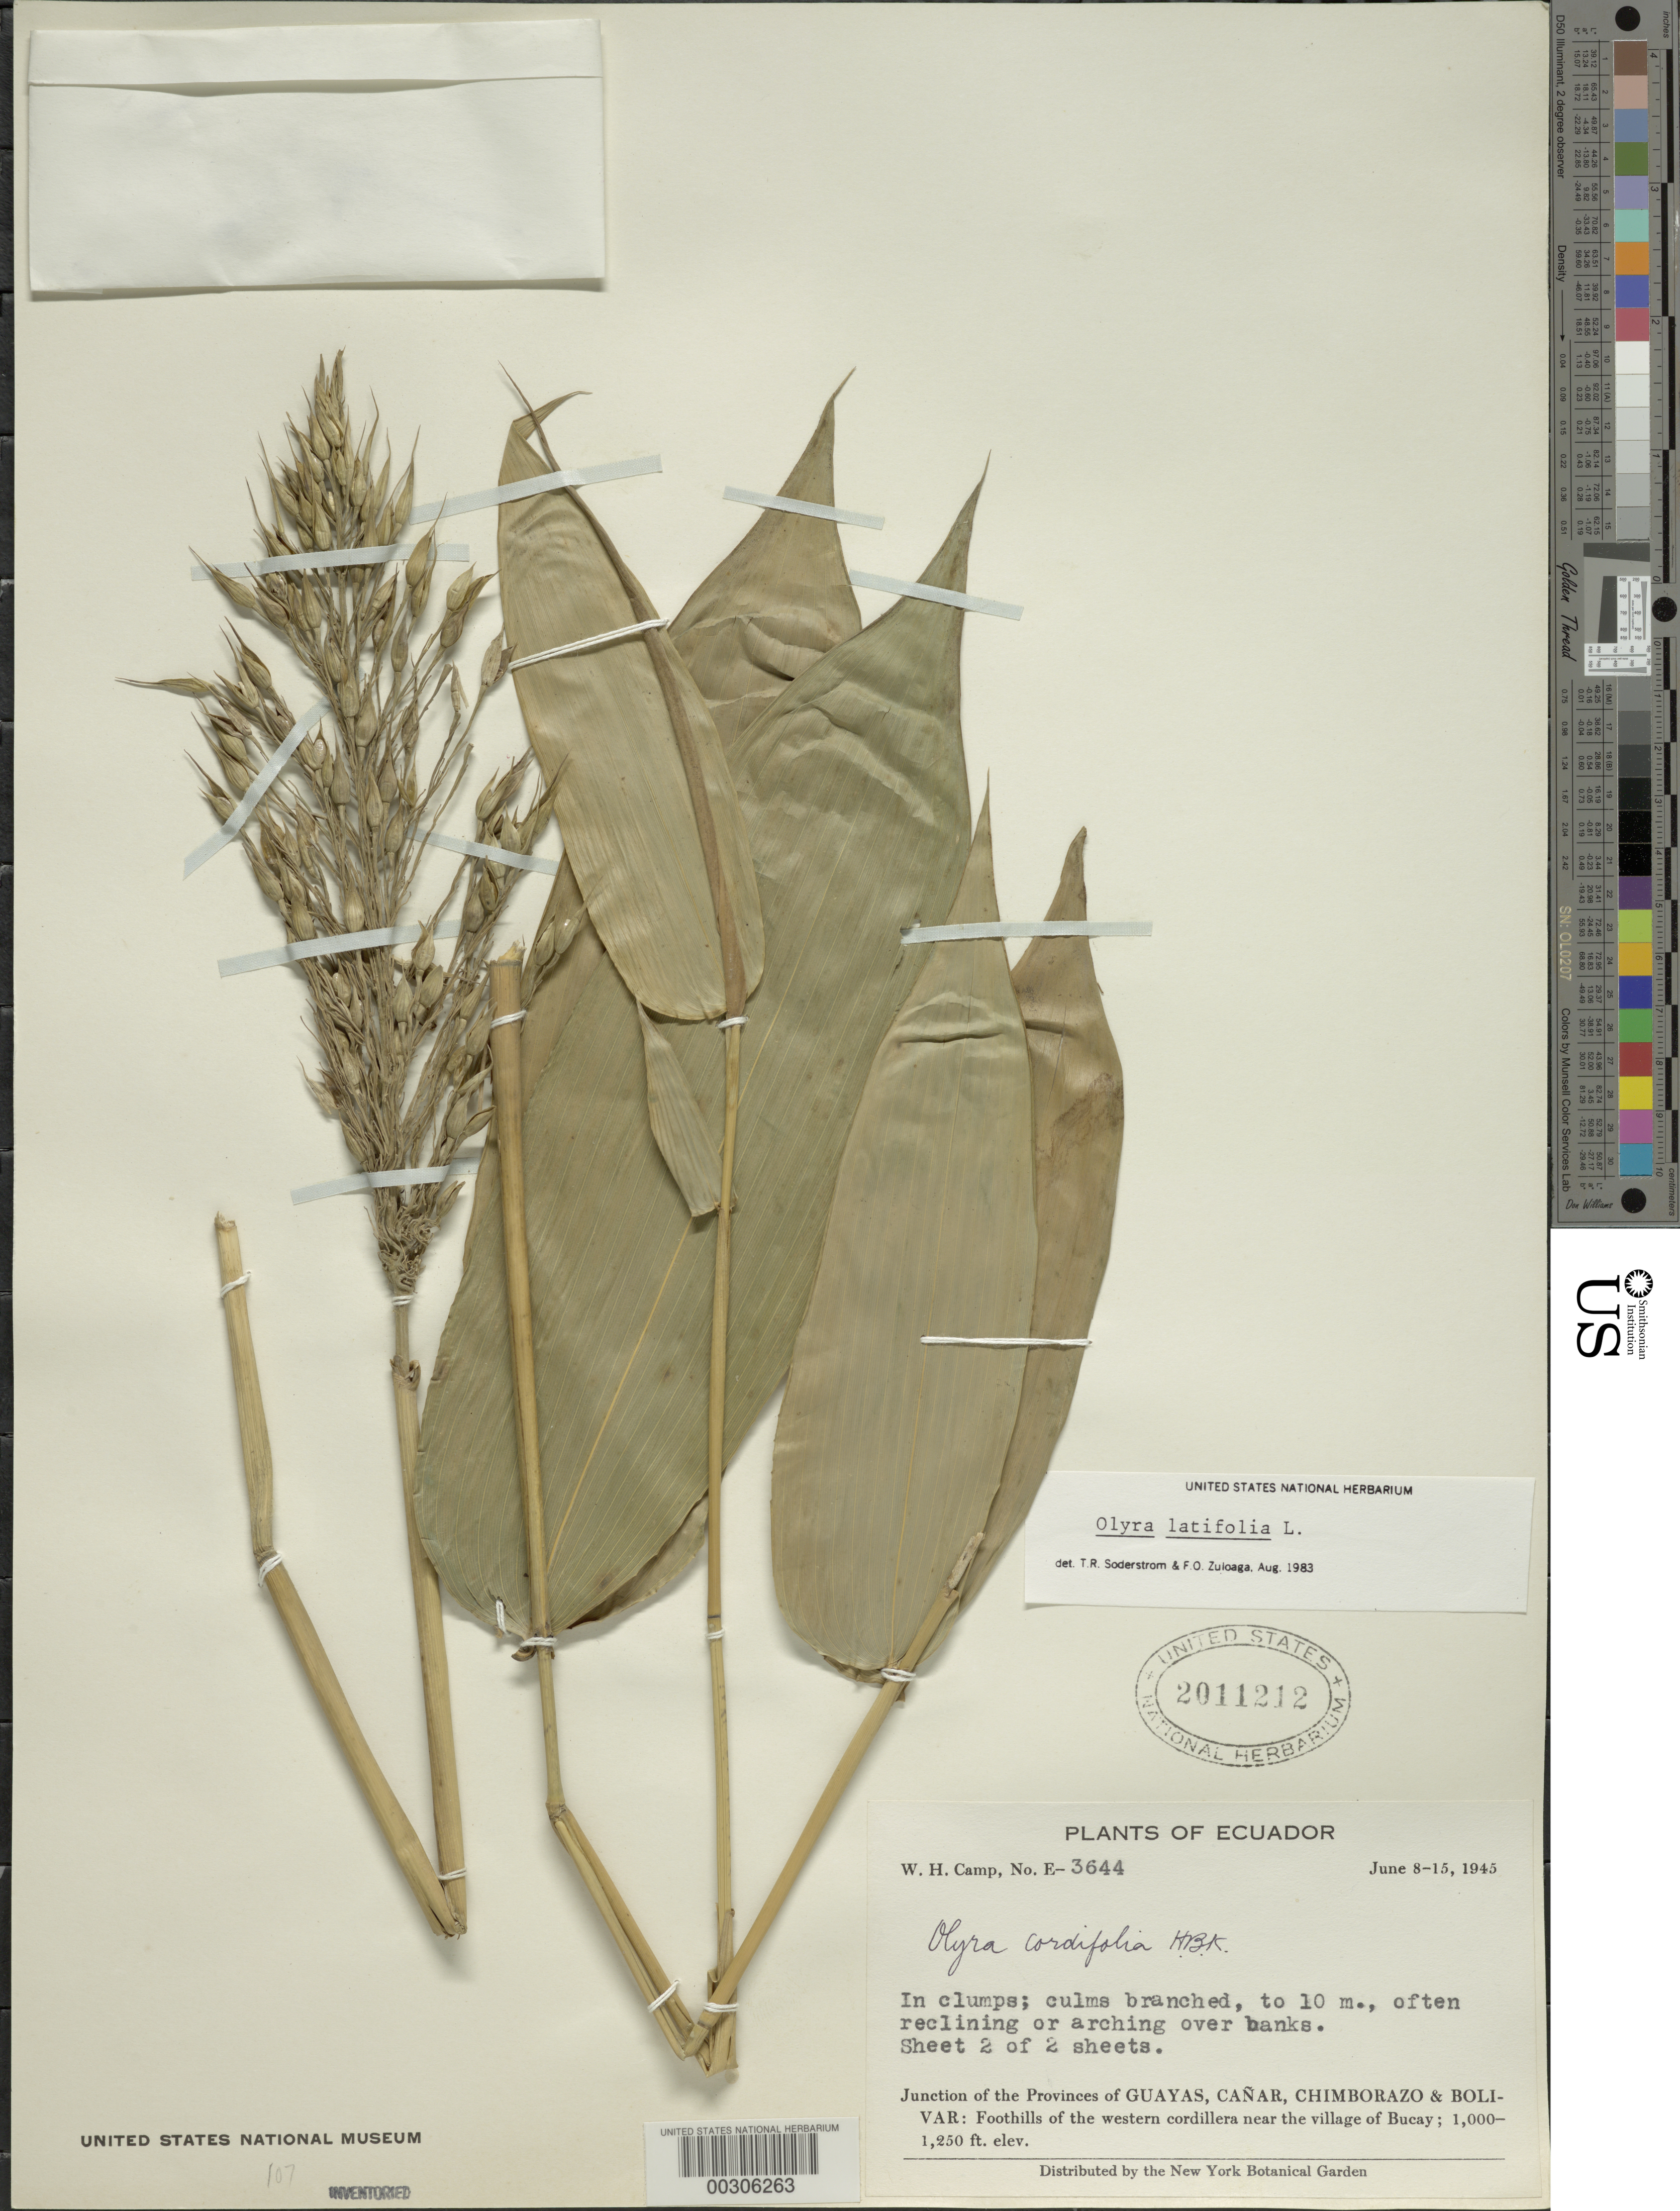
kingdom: Plantae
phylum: Tracheophyta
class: Liliopsida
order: Poales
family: Poaceae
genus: Olyra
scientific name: Olyra latifolia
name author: L.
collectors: W. H. Camp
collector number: E-3644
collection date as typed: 08 Jun 1945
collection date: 1945-06-08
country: Ecuador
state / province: Guayas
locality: Bucay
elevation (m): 305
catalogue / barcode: US 2011212